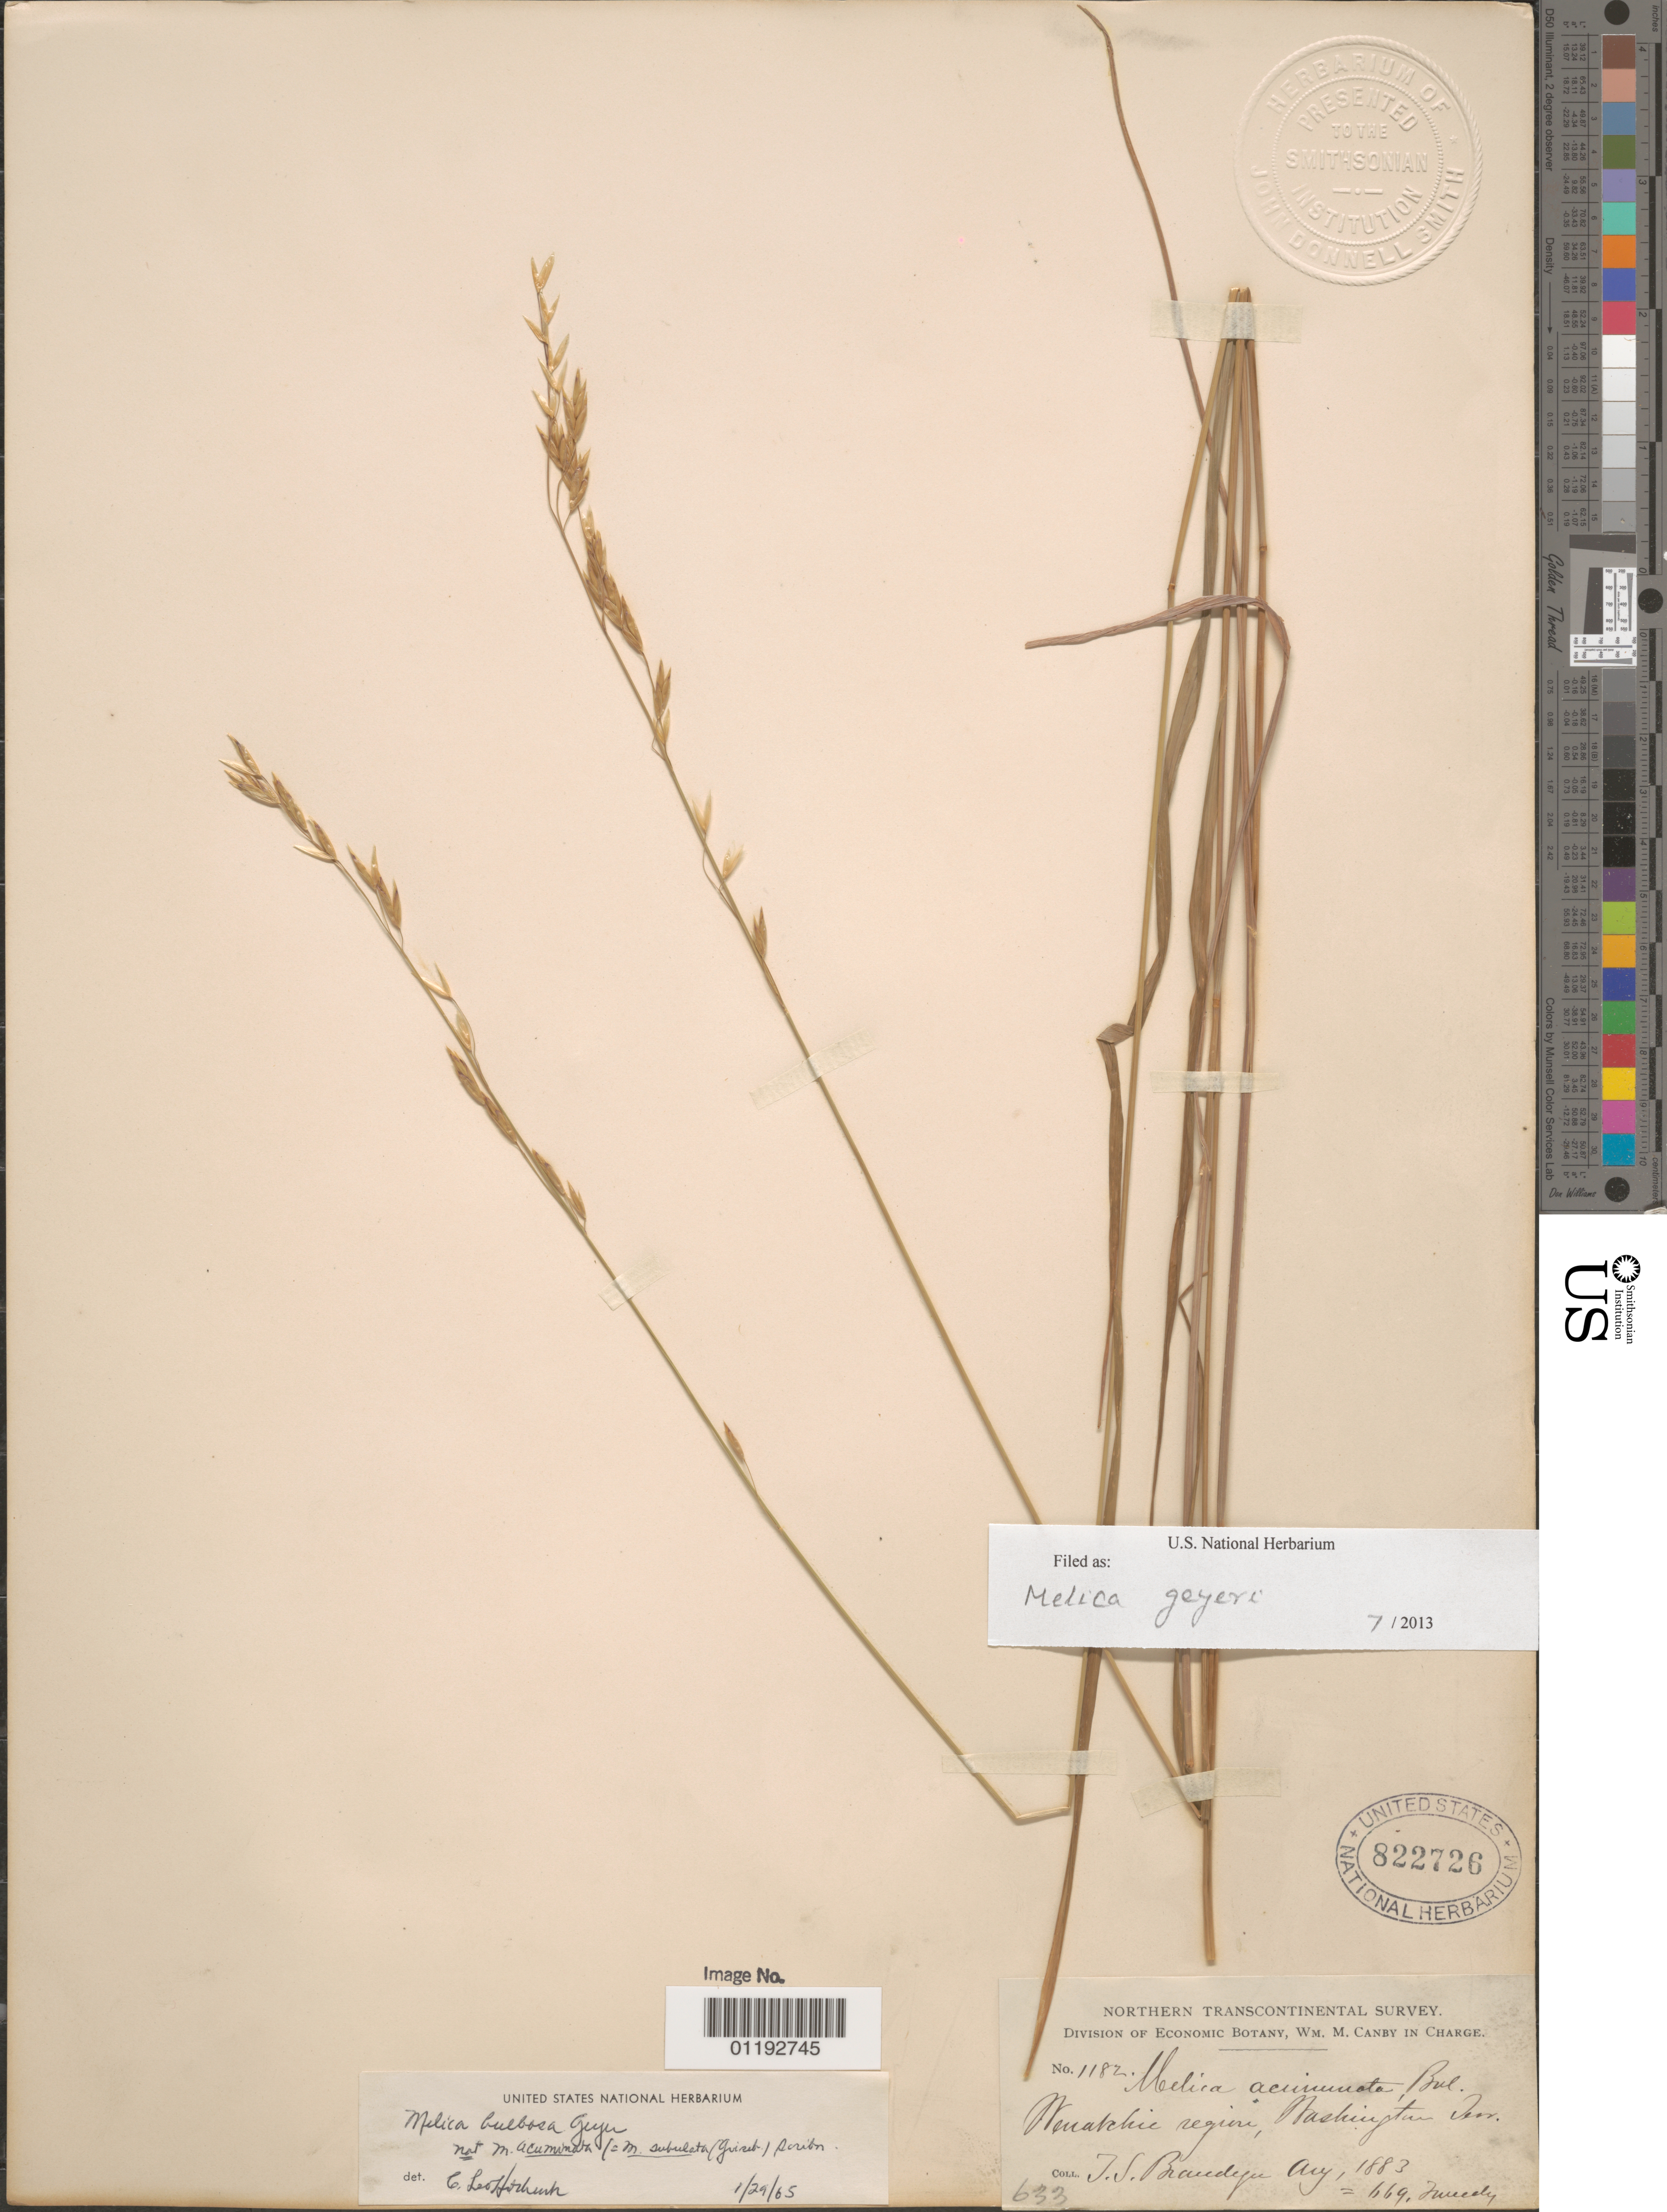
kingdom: Plantae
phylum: Tracheophyta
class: Liliopsida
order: Poales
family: Poaceae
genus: Melica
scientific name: Melica geyeri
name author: Munro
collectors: T. S. Brandegee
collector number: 1182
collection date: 1883-08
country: United States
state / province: Washington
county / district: Chelan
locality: Wenatchee region.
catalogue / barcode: US 822726